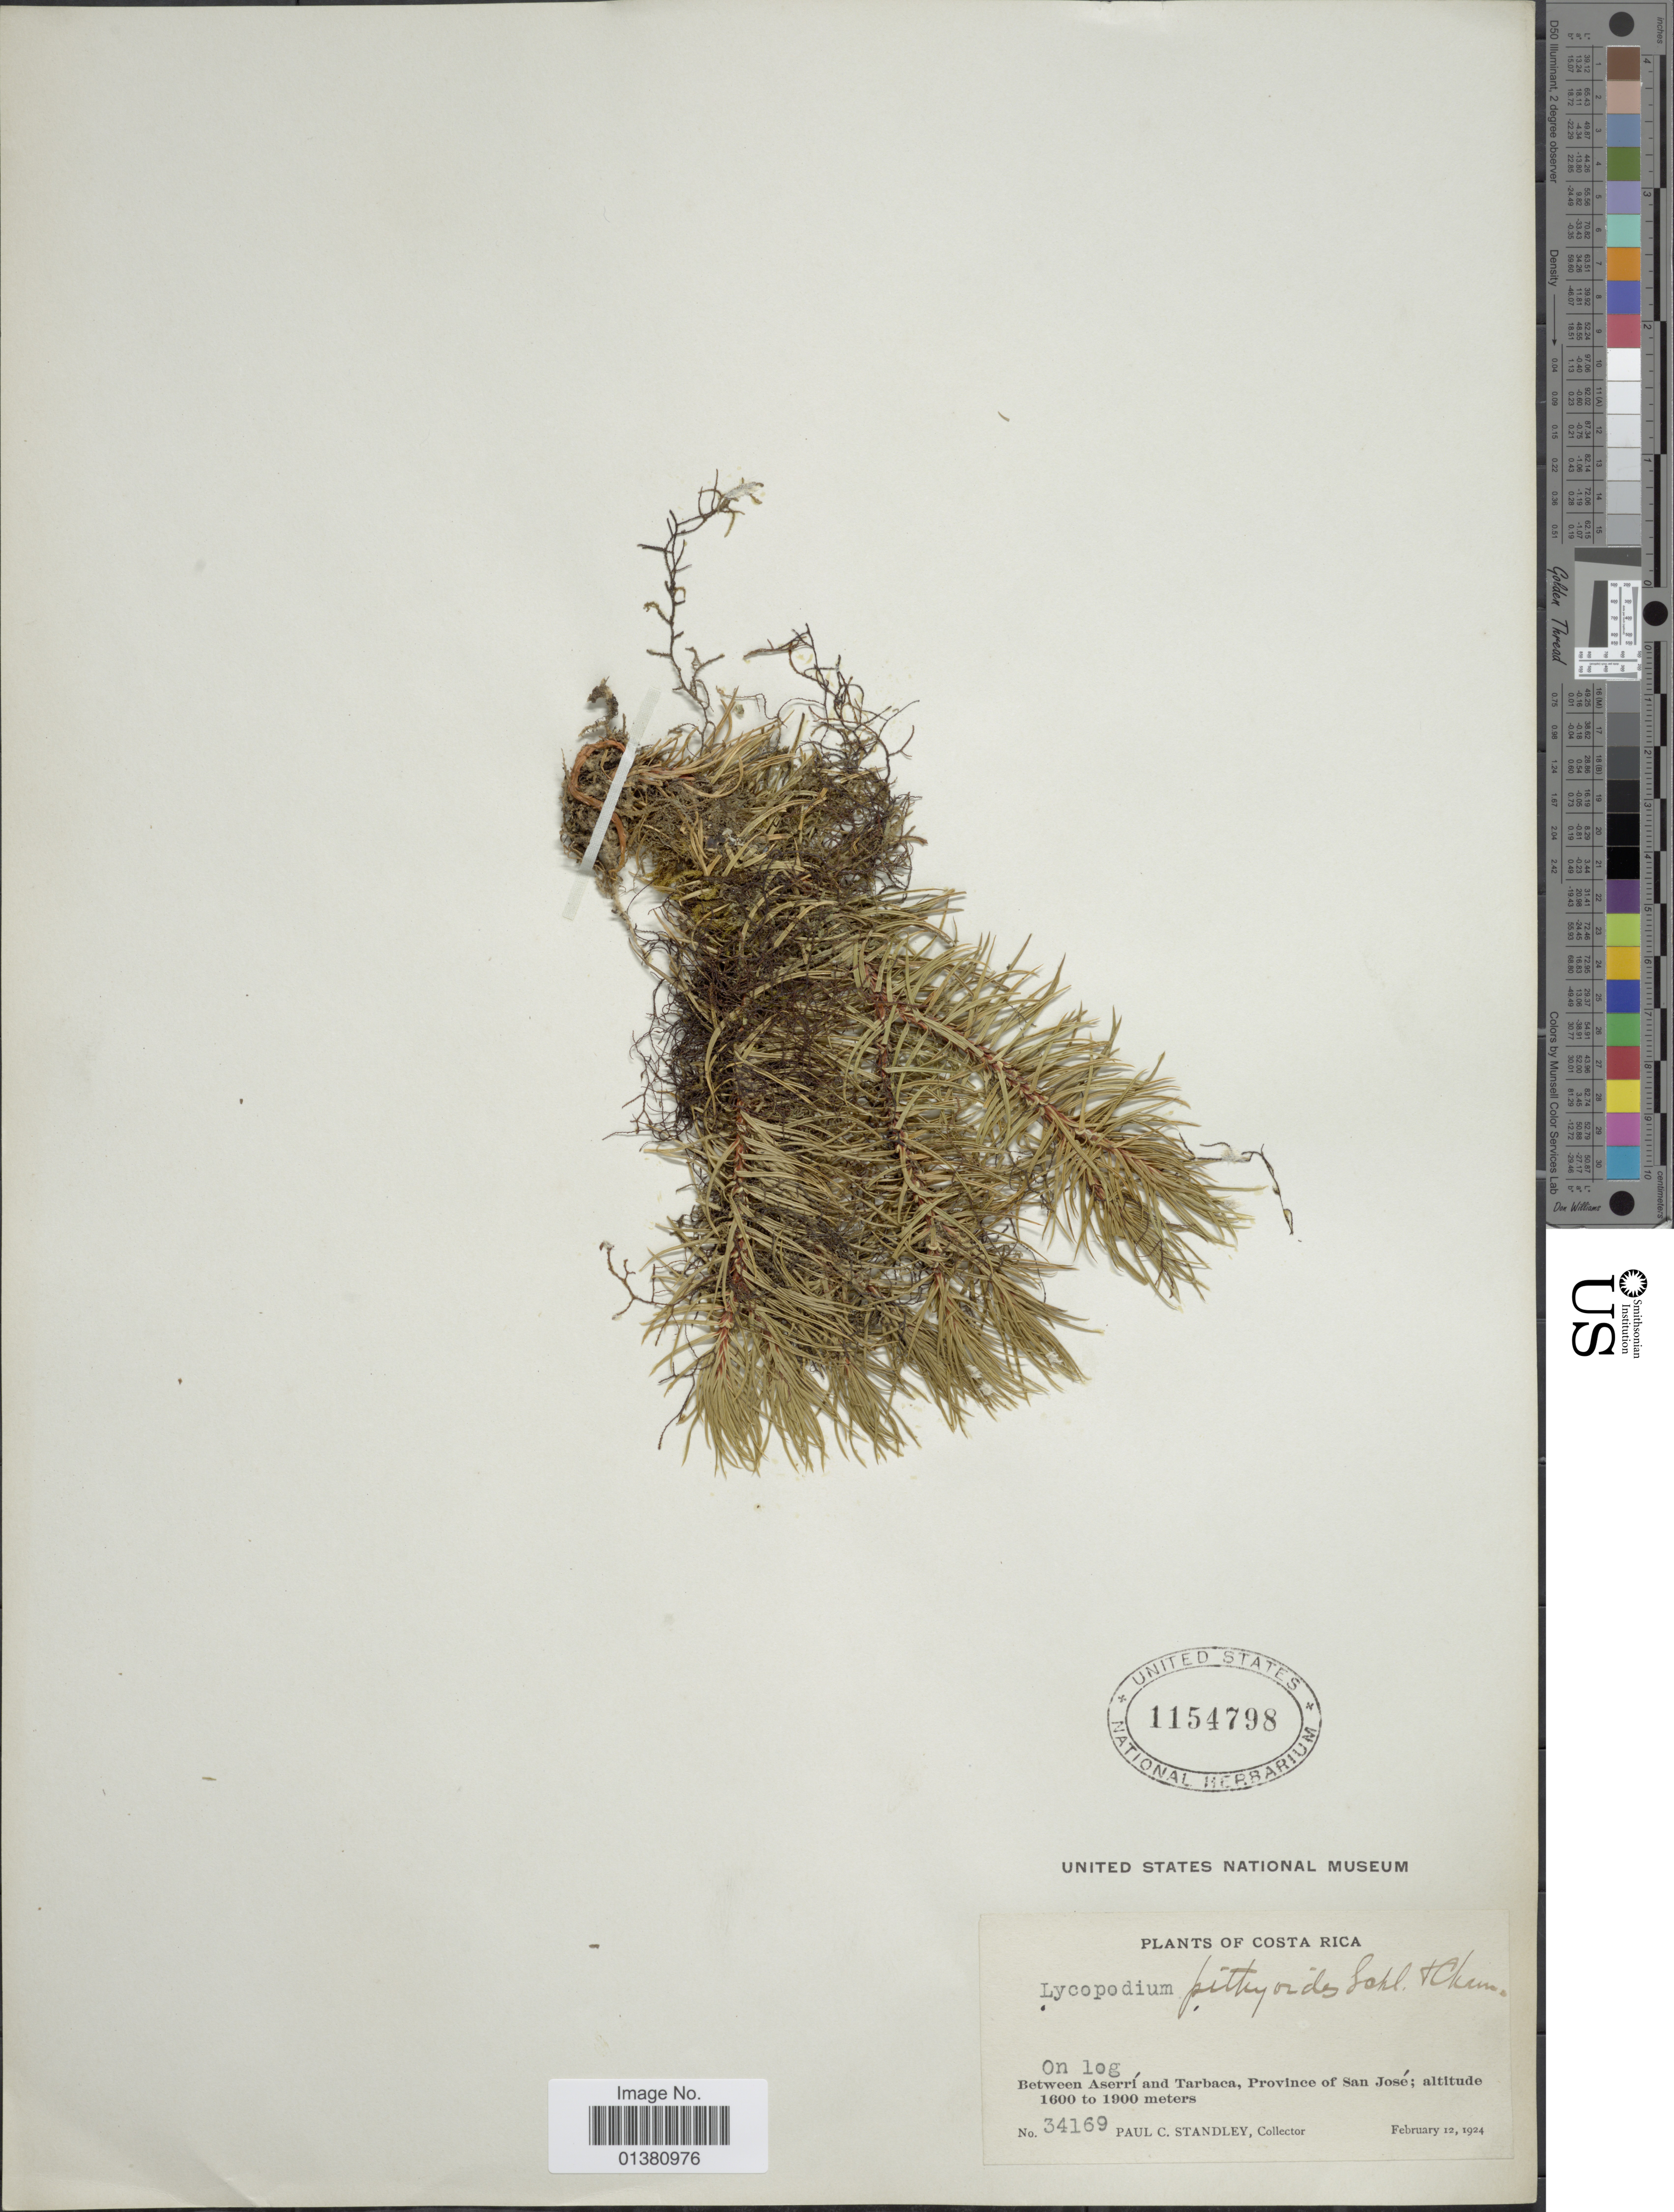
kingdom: Plantae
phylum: Tracheophyta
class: Lycopodiopsida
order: Lycopodiales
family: Lycopodiaceae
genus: Phlegmariurus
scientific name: Phlegmariurus pithyoides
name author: (Schltdl. & Cham.) B. Øllg.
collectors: P. C. Standley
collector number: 34169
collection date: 1924-02-12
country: Costa Rica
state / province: San José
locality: Between Aserrí and Tarbaca, province of San José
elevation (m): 1600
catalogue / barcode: US 1154798